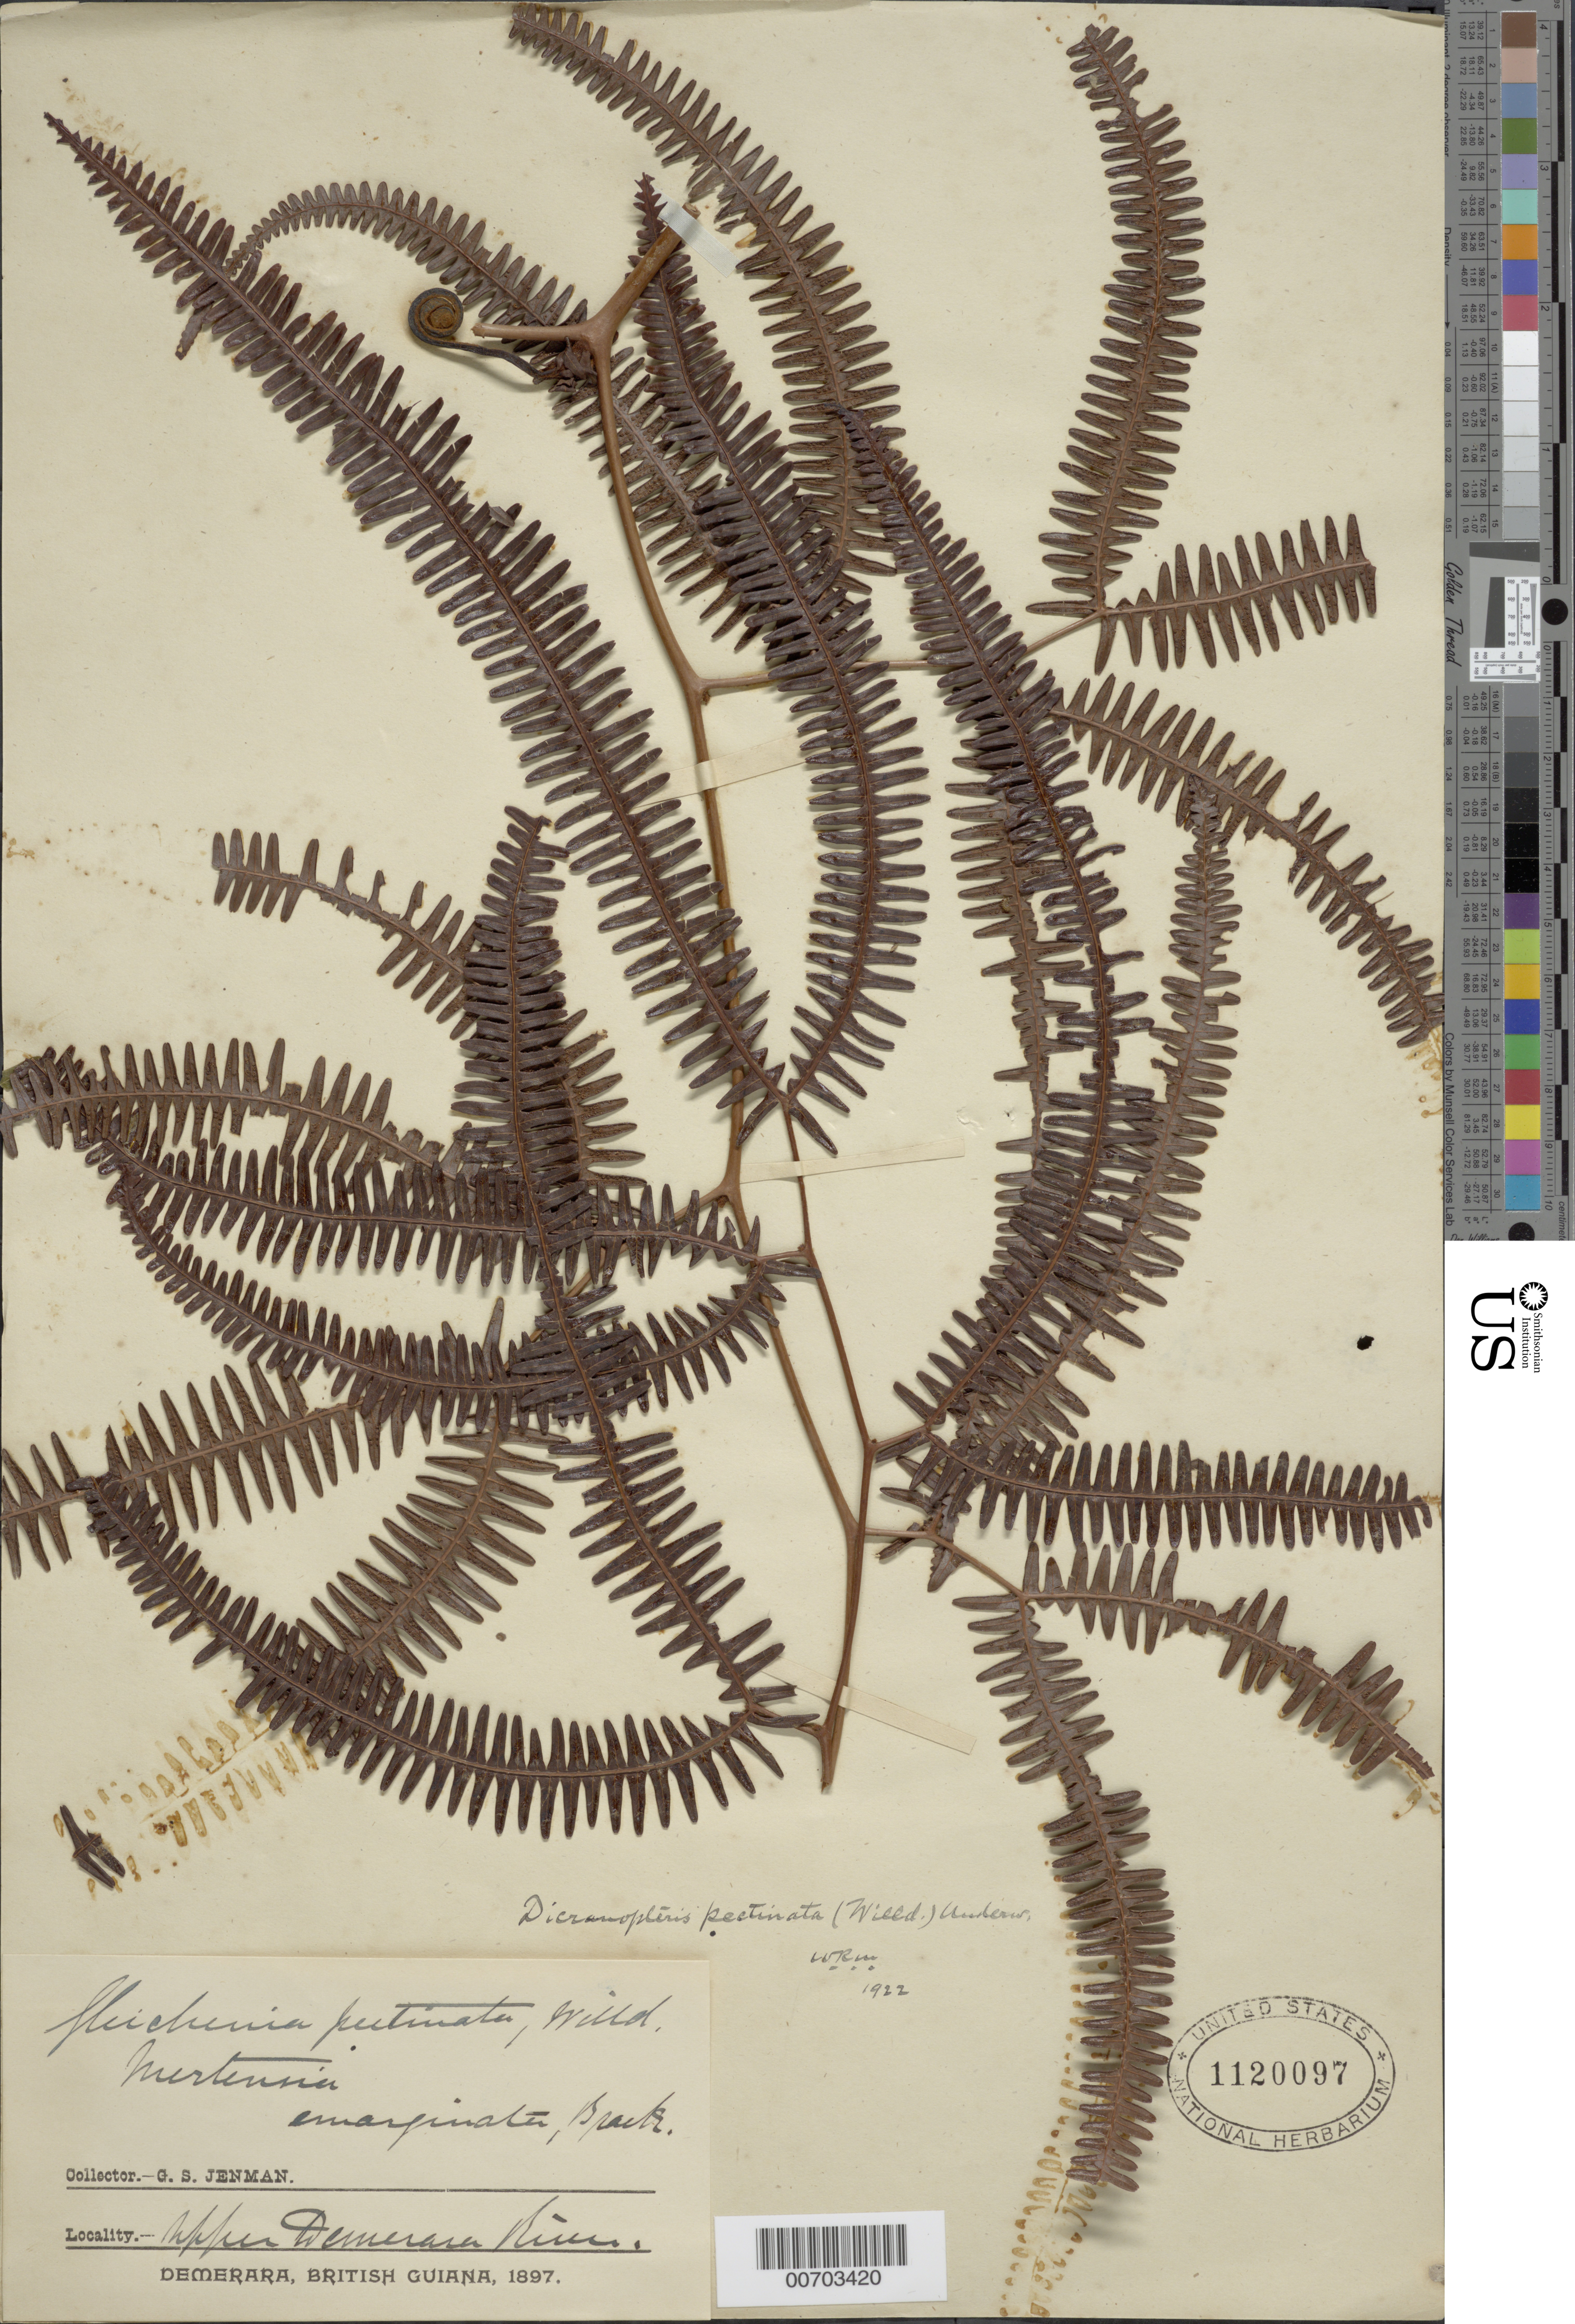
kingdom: Plantae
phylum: Tracheophyta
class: Polypodiopsida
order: Cyatheales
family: Cyatheaceae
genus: Cyathea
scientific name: Cyathea sp.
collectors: G. S. Jenman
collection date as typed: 1897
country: Guyana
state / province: U. Demerara-Berbice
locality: Upper Demerara River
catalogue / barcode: US 1120097